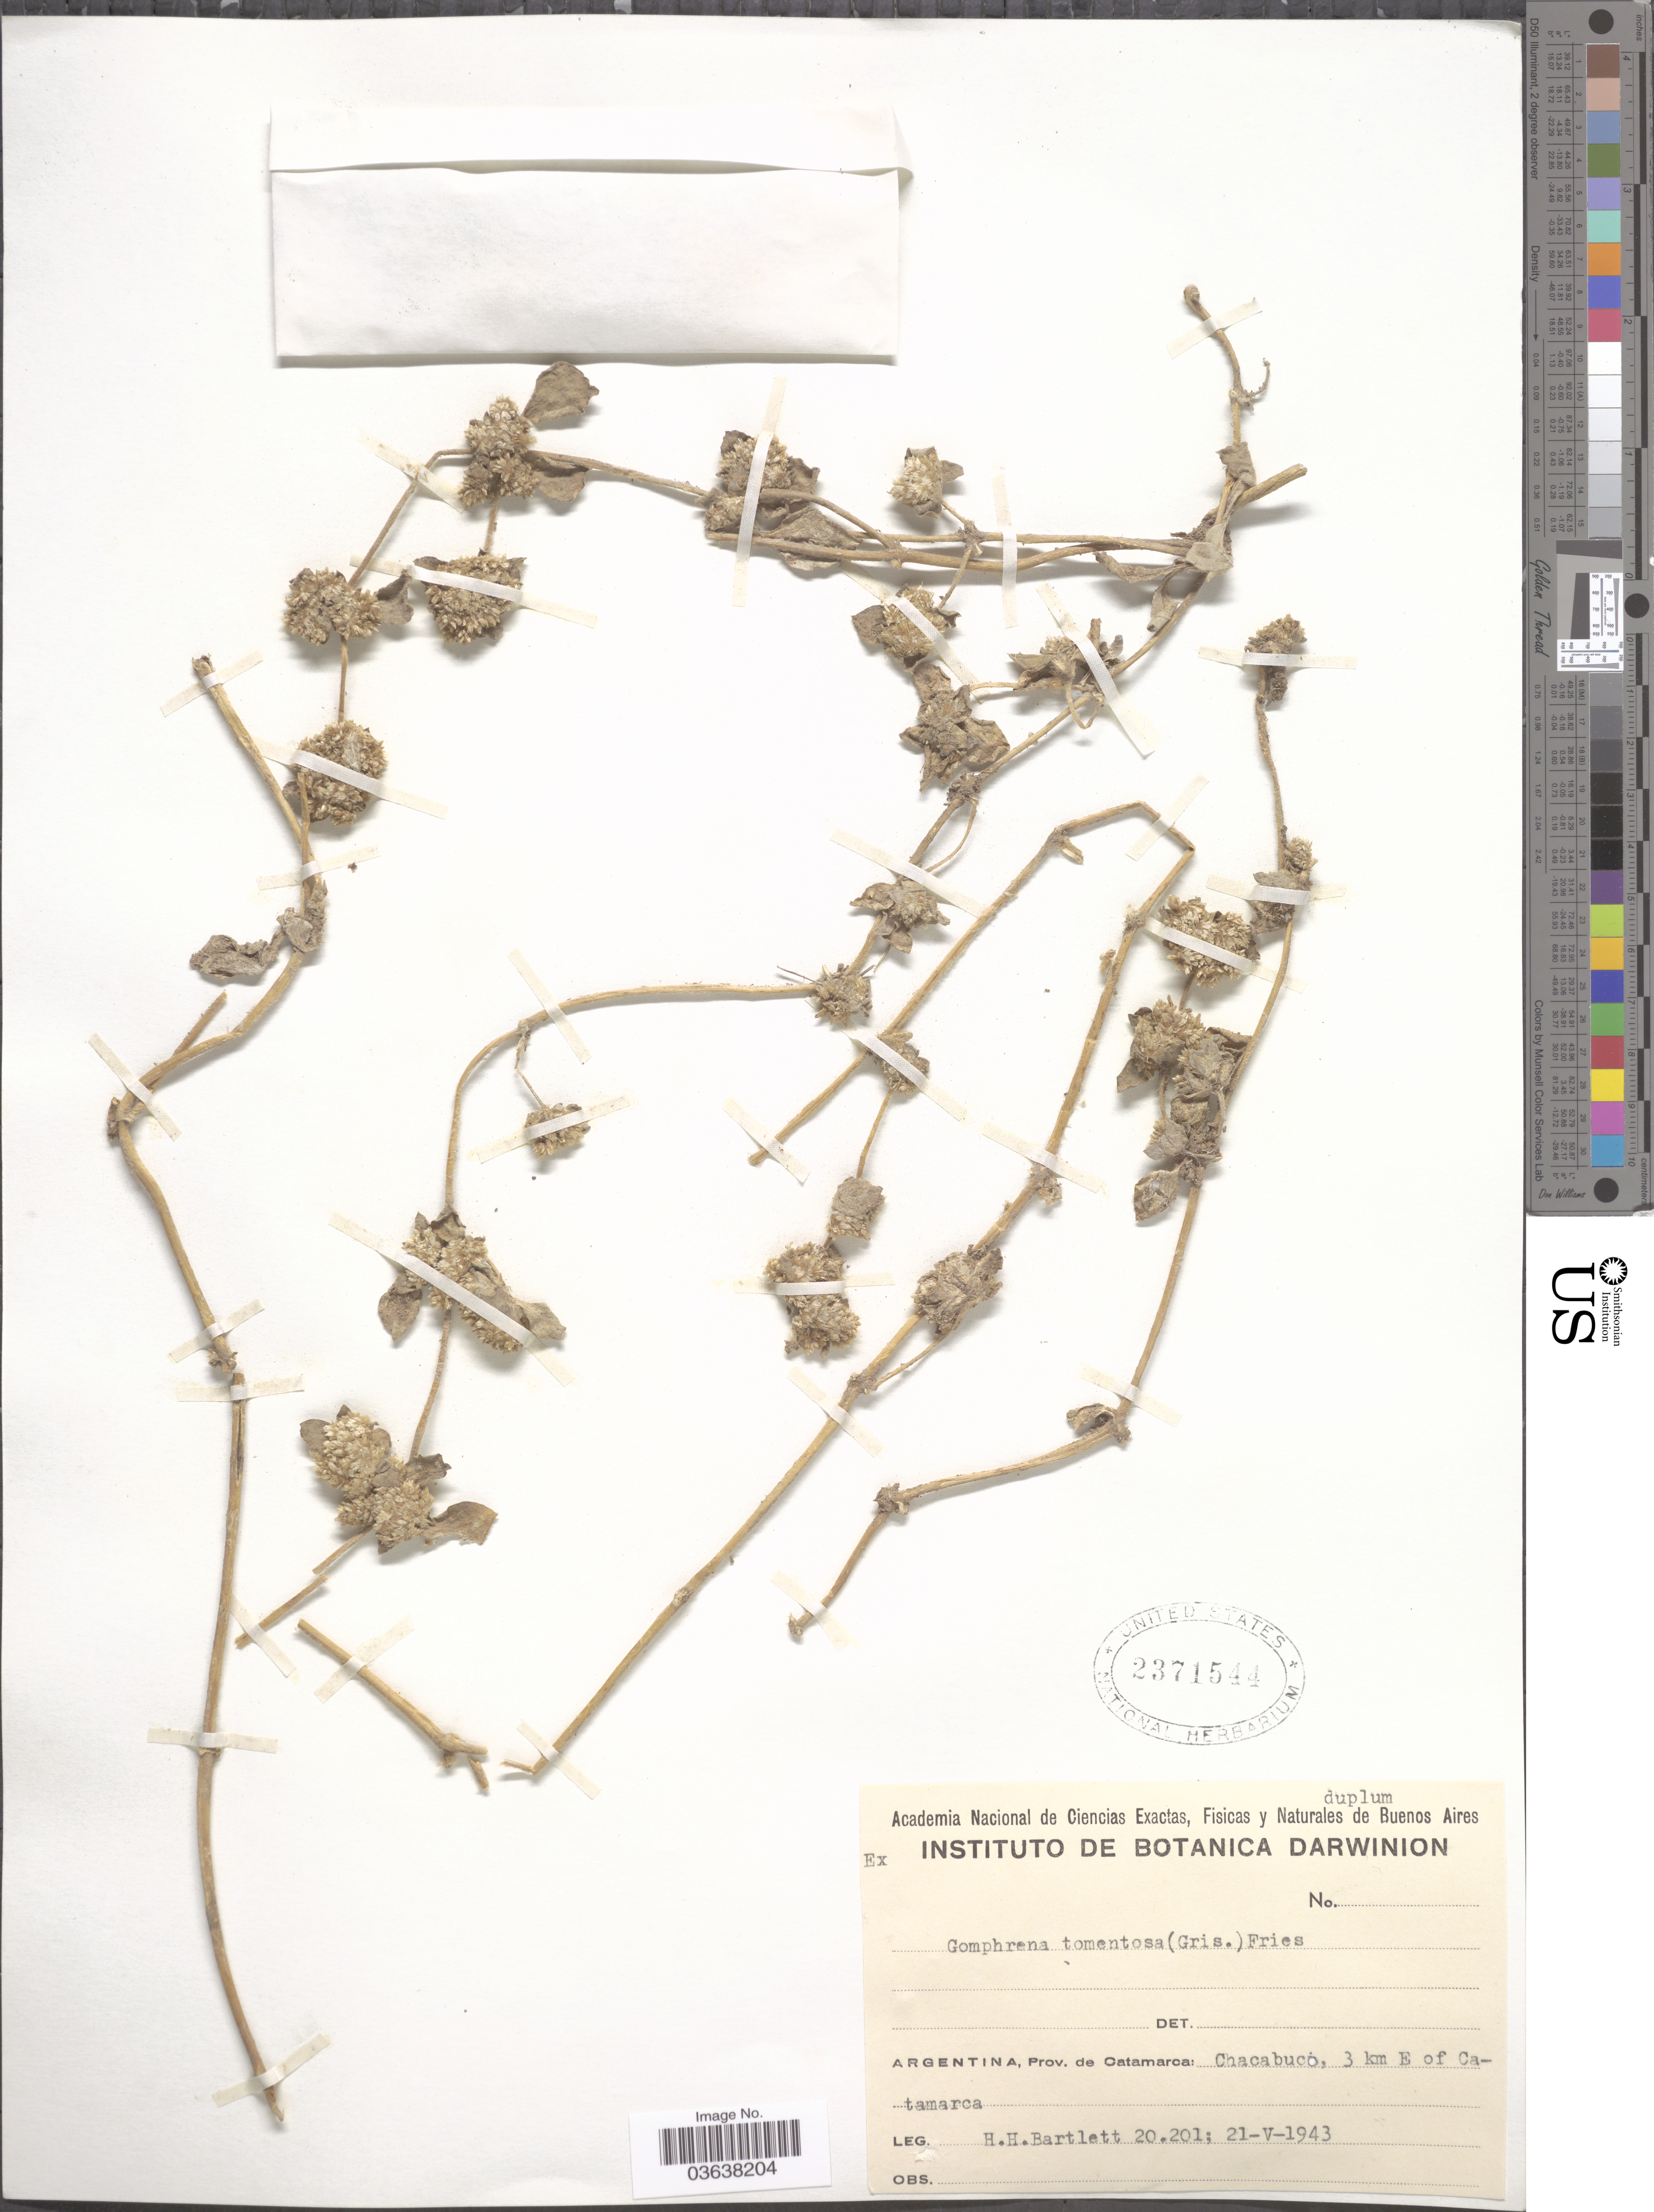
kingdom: Plantae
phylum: Tracheophyta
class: Magnoliopsida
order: Caryophyllales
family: Amaranthaceae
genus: Gomphrena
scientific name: Gomphrena tomentosa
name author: (Griseb.) R.E. Fr.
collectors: H. H. Bartlett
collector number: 20201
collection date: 1943-05-21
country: Argentina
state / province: Catamarca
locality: Chacabuco, 3 km E of Catamarca.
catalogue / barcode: US 2371544